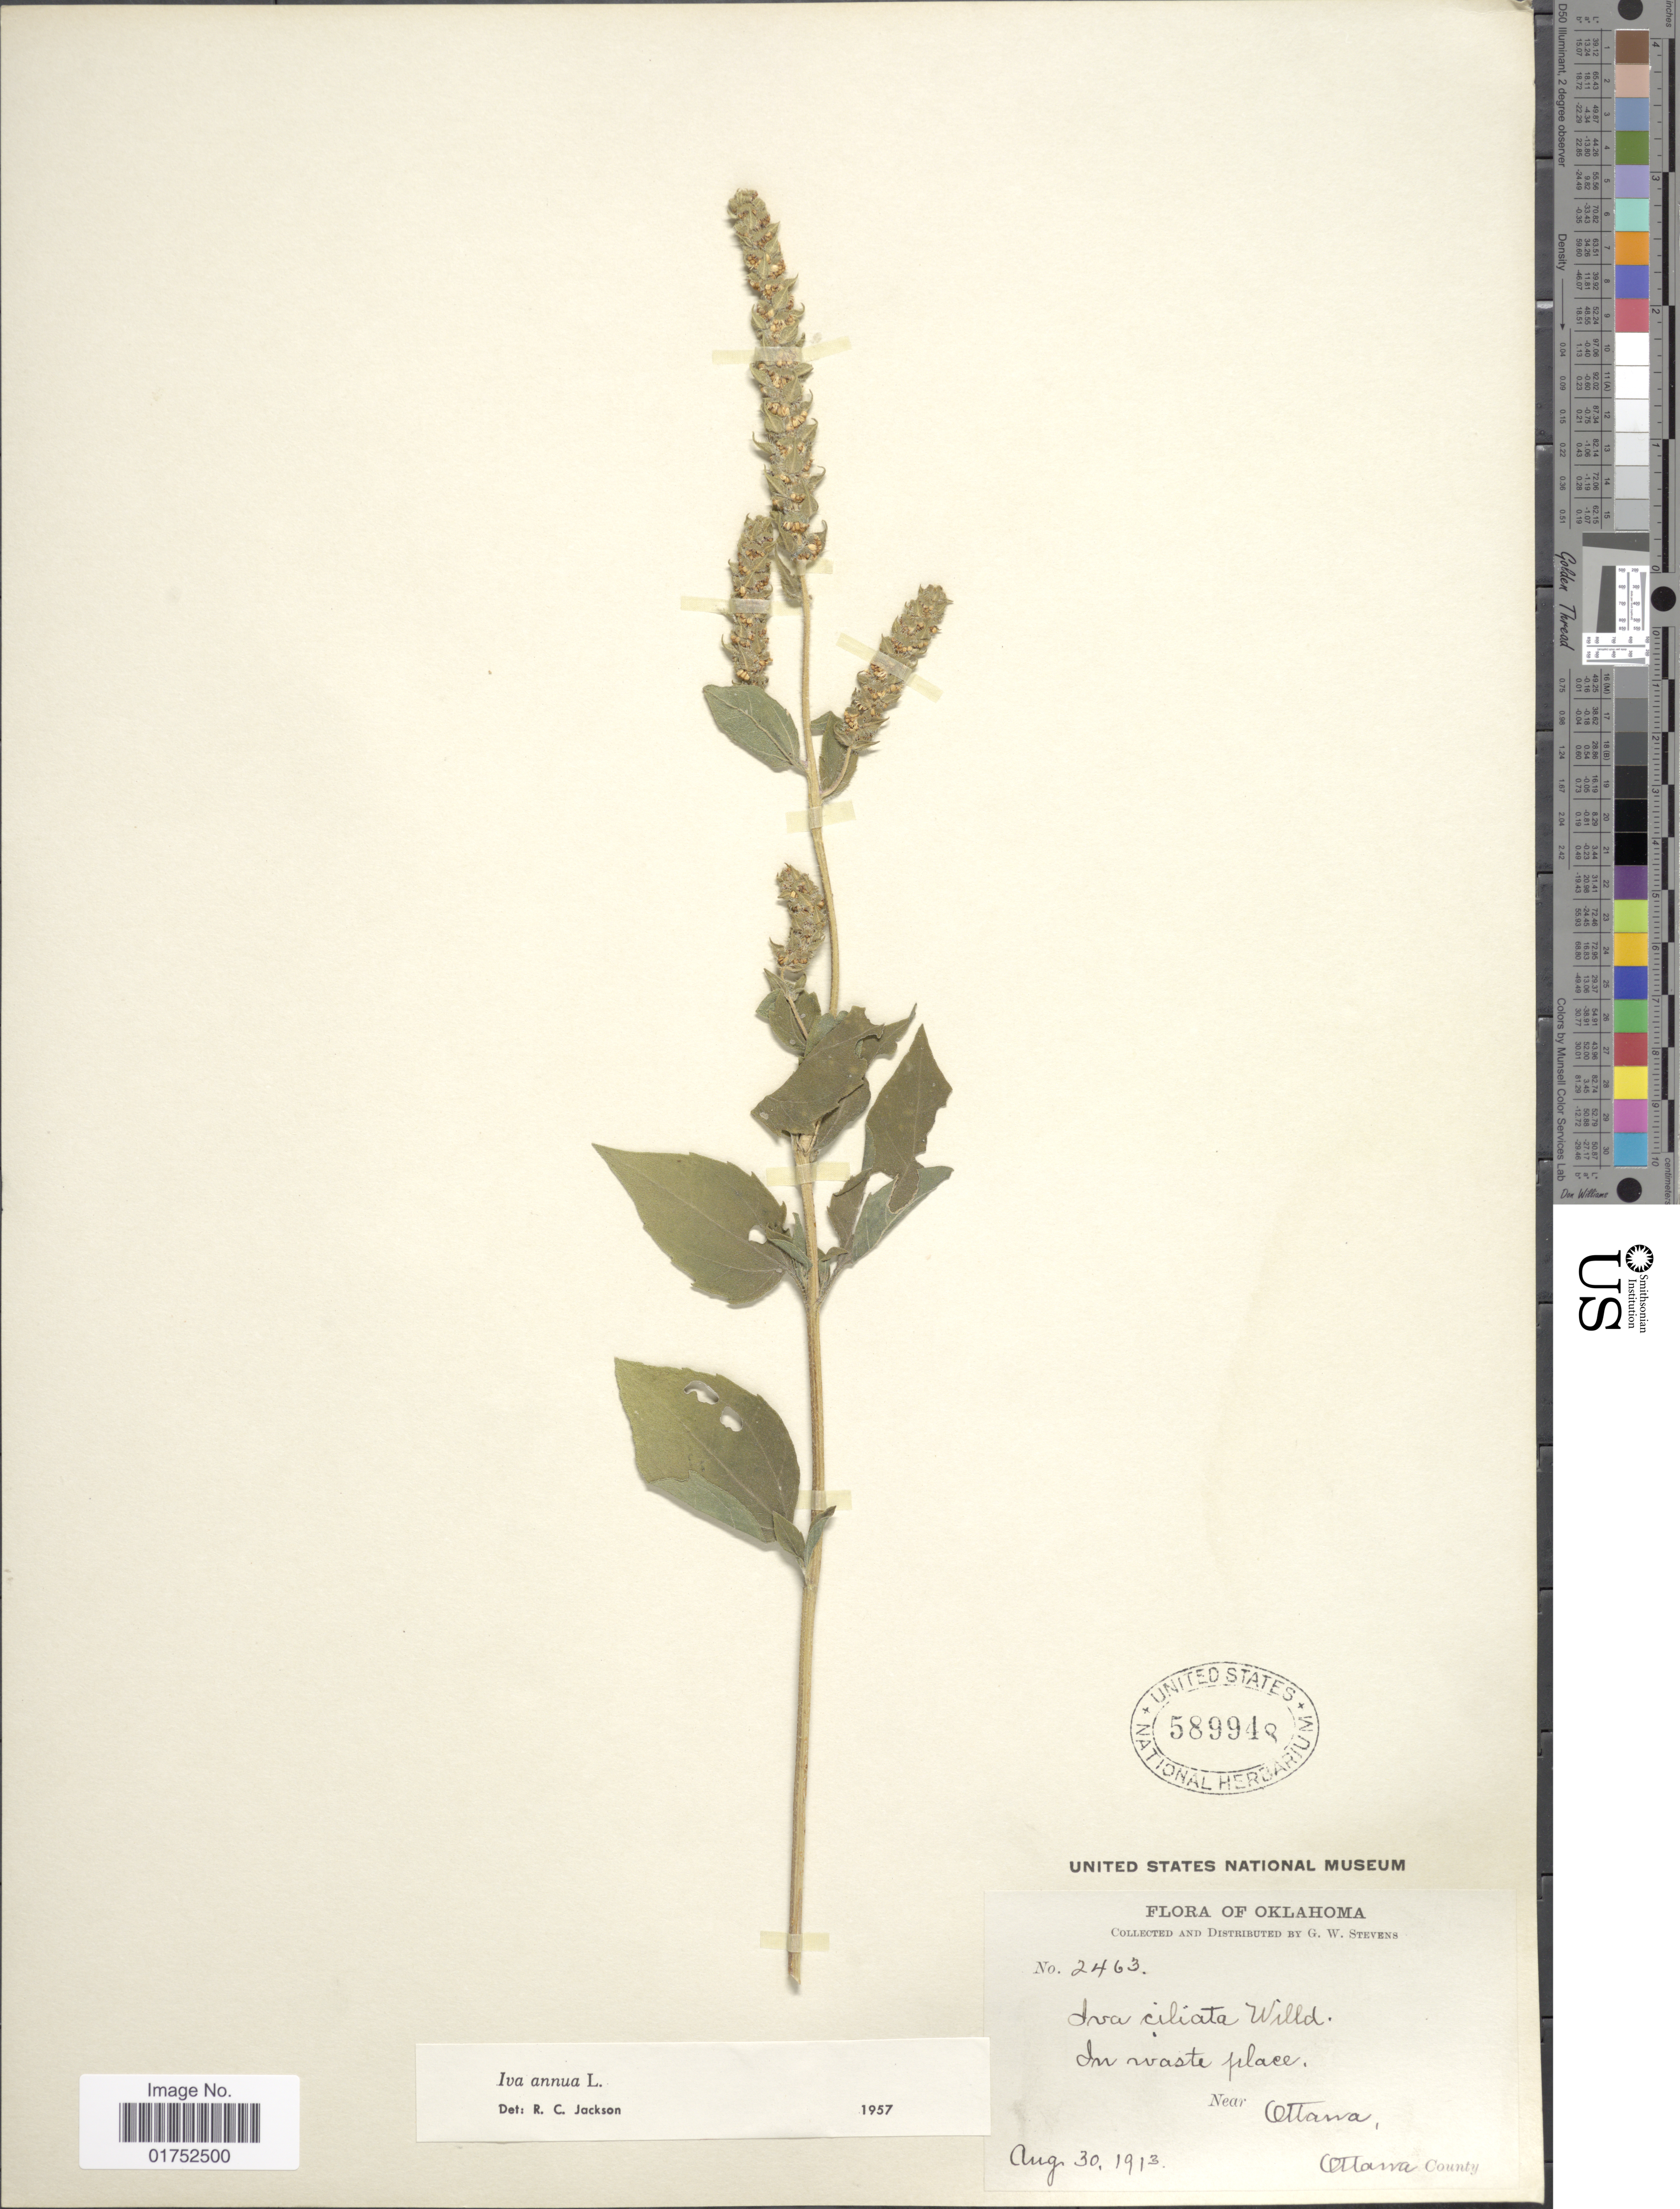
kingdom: Plantae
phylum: Tracheophyta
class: Magnoliopsida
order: Asterales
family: Asteraceae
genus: Iva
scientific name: Iva annua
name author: L.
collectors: G. W. Stevens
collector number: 2463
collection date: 1913-08-30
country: United States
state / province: Oklahoma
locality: Near Ottawa, Ottawa County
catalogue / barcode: US 589948